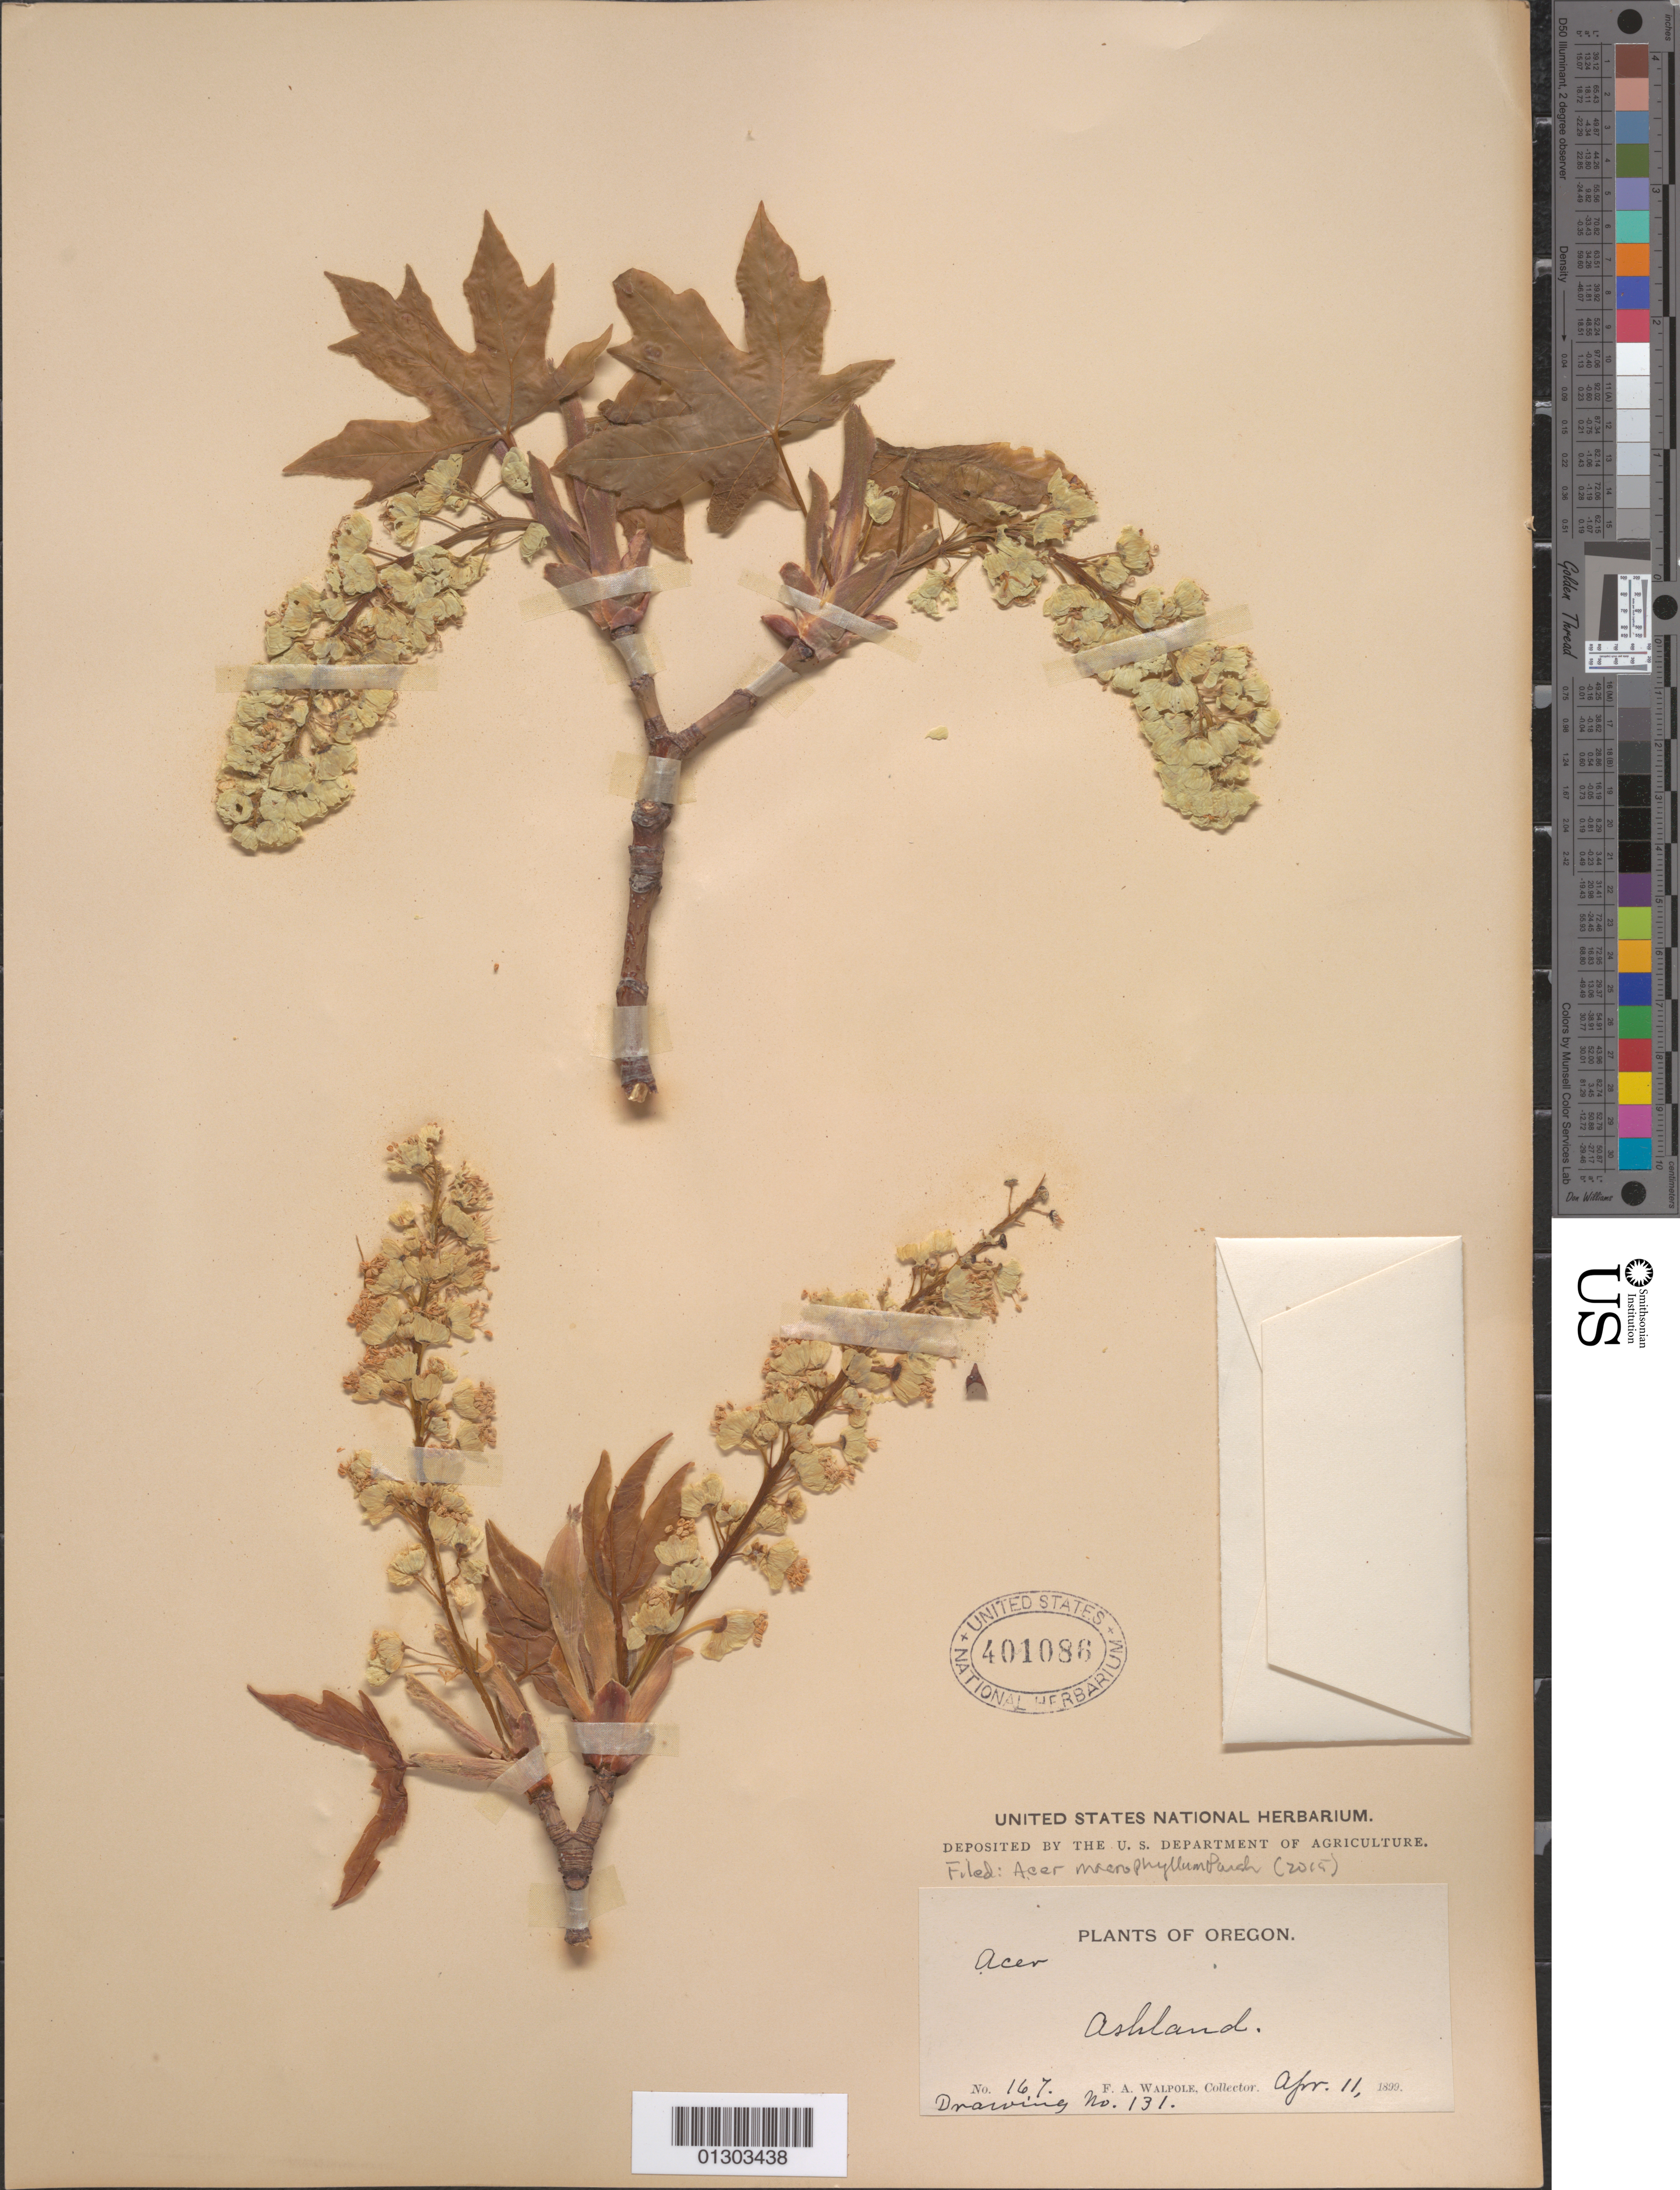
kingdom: Plantae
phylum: Tracheophyta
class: Magnoliopsida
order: Sapindales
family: Sapindaceae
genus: Acer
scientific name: Acer macrophyllum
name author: Pursh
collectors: F. Walpole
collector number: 167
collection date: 1899-04-11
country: United States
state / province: Oregon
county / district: Jackson County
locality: Ashland.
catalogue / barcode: US 401086